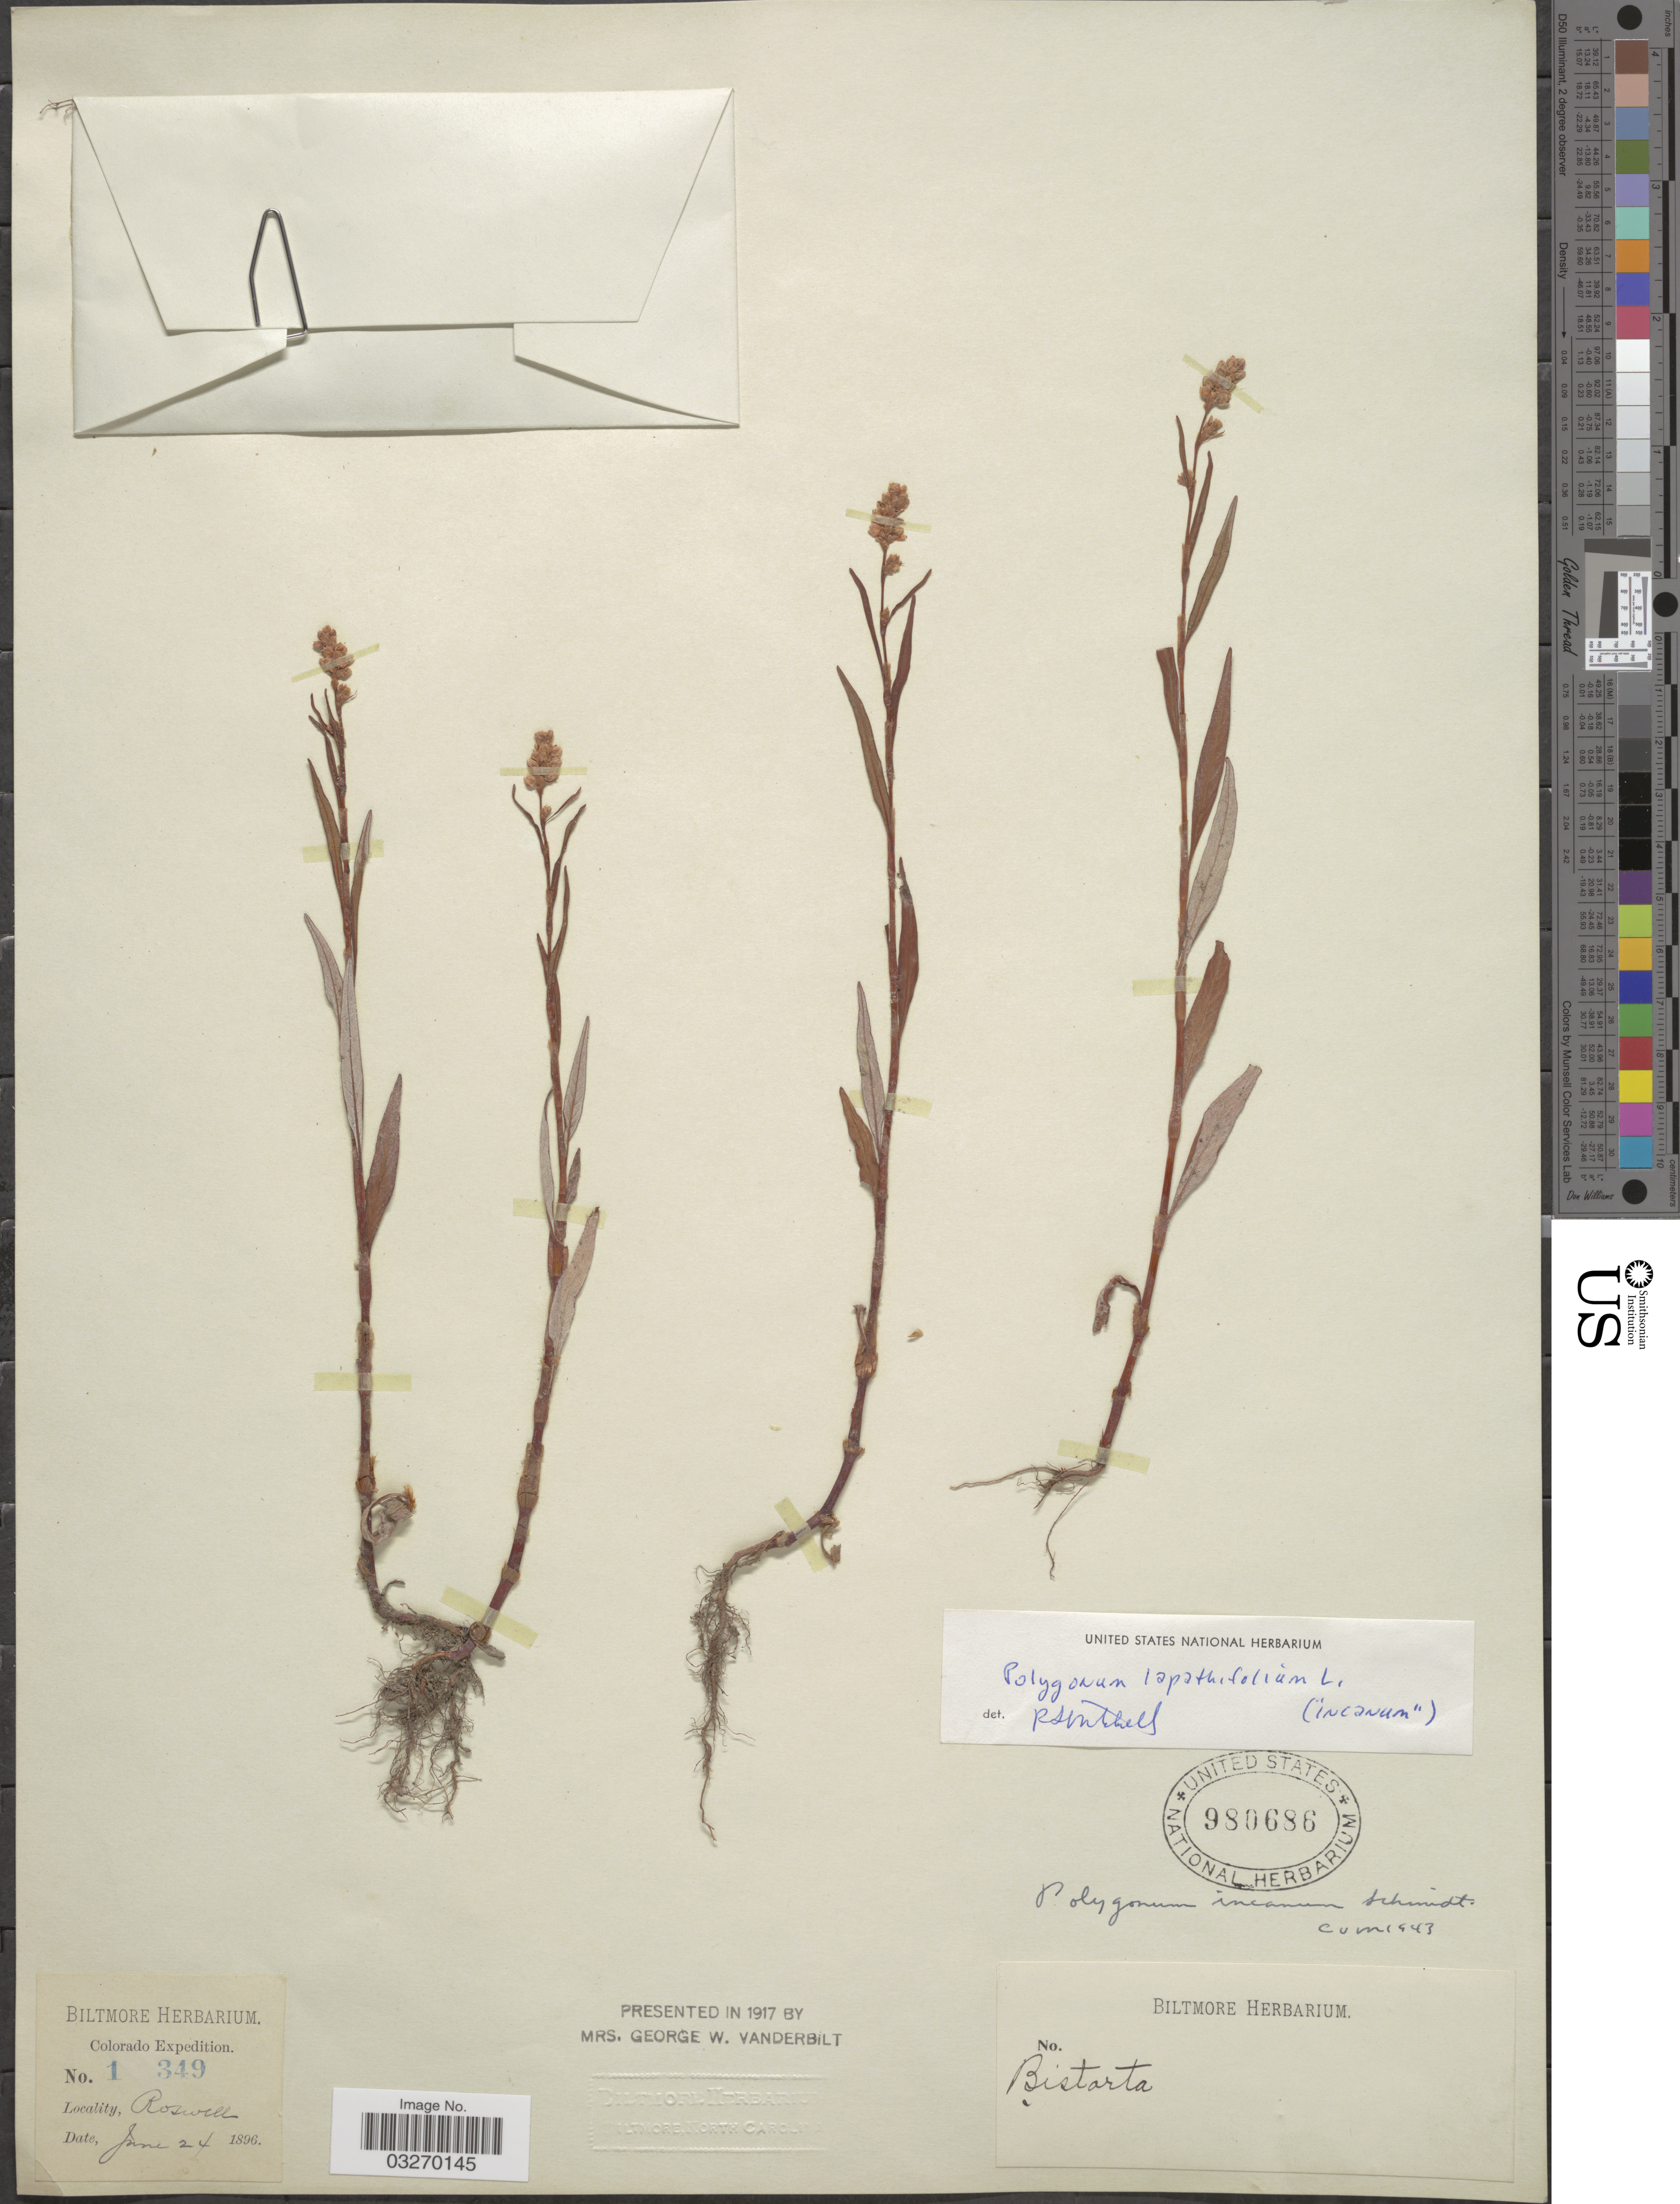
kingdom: Plantae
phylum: Tracheophyta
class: Magnoliopsida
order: Caryophyllales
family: Polygonaceae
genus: Persicaria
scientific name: Persicaria lapathifolia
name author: (L.) Delarbre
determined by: Atha, D. E.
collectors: ex herb. Biltmore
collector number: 1349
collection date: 1896-06-24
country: United States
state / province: Colorado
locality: Roswell.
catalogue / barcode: US 980686